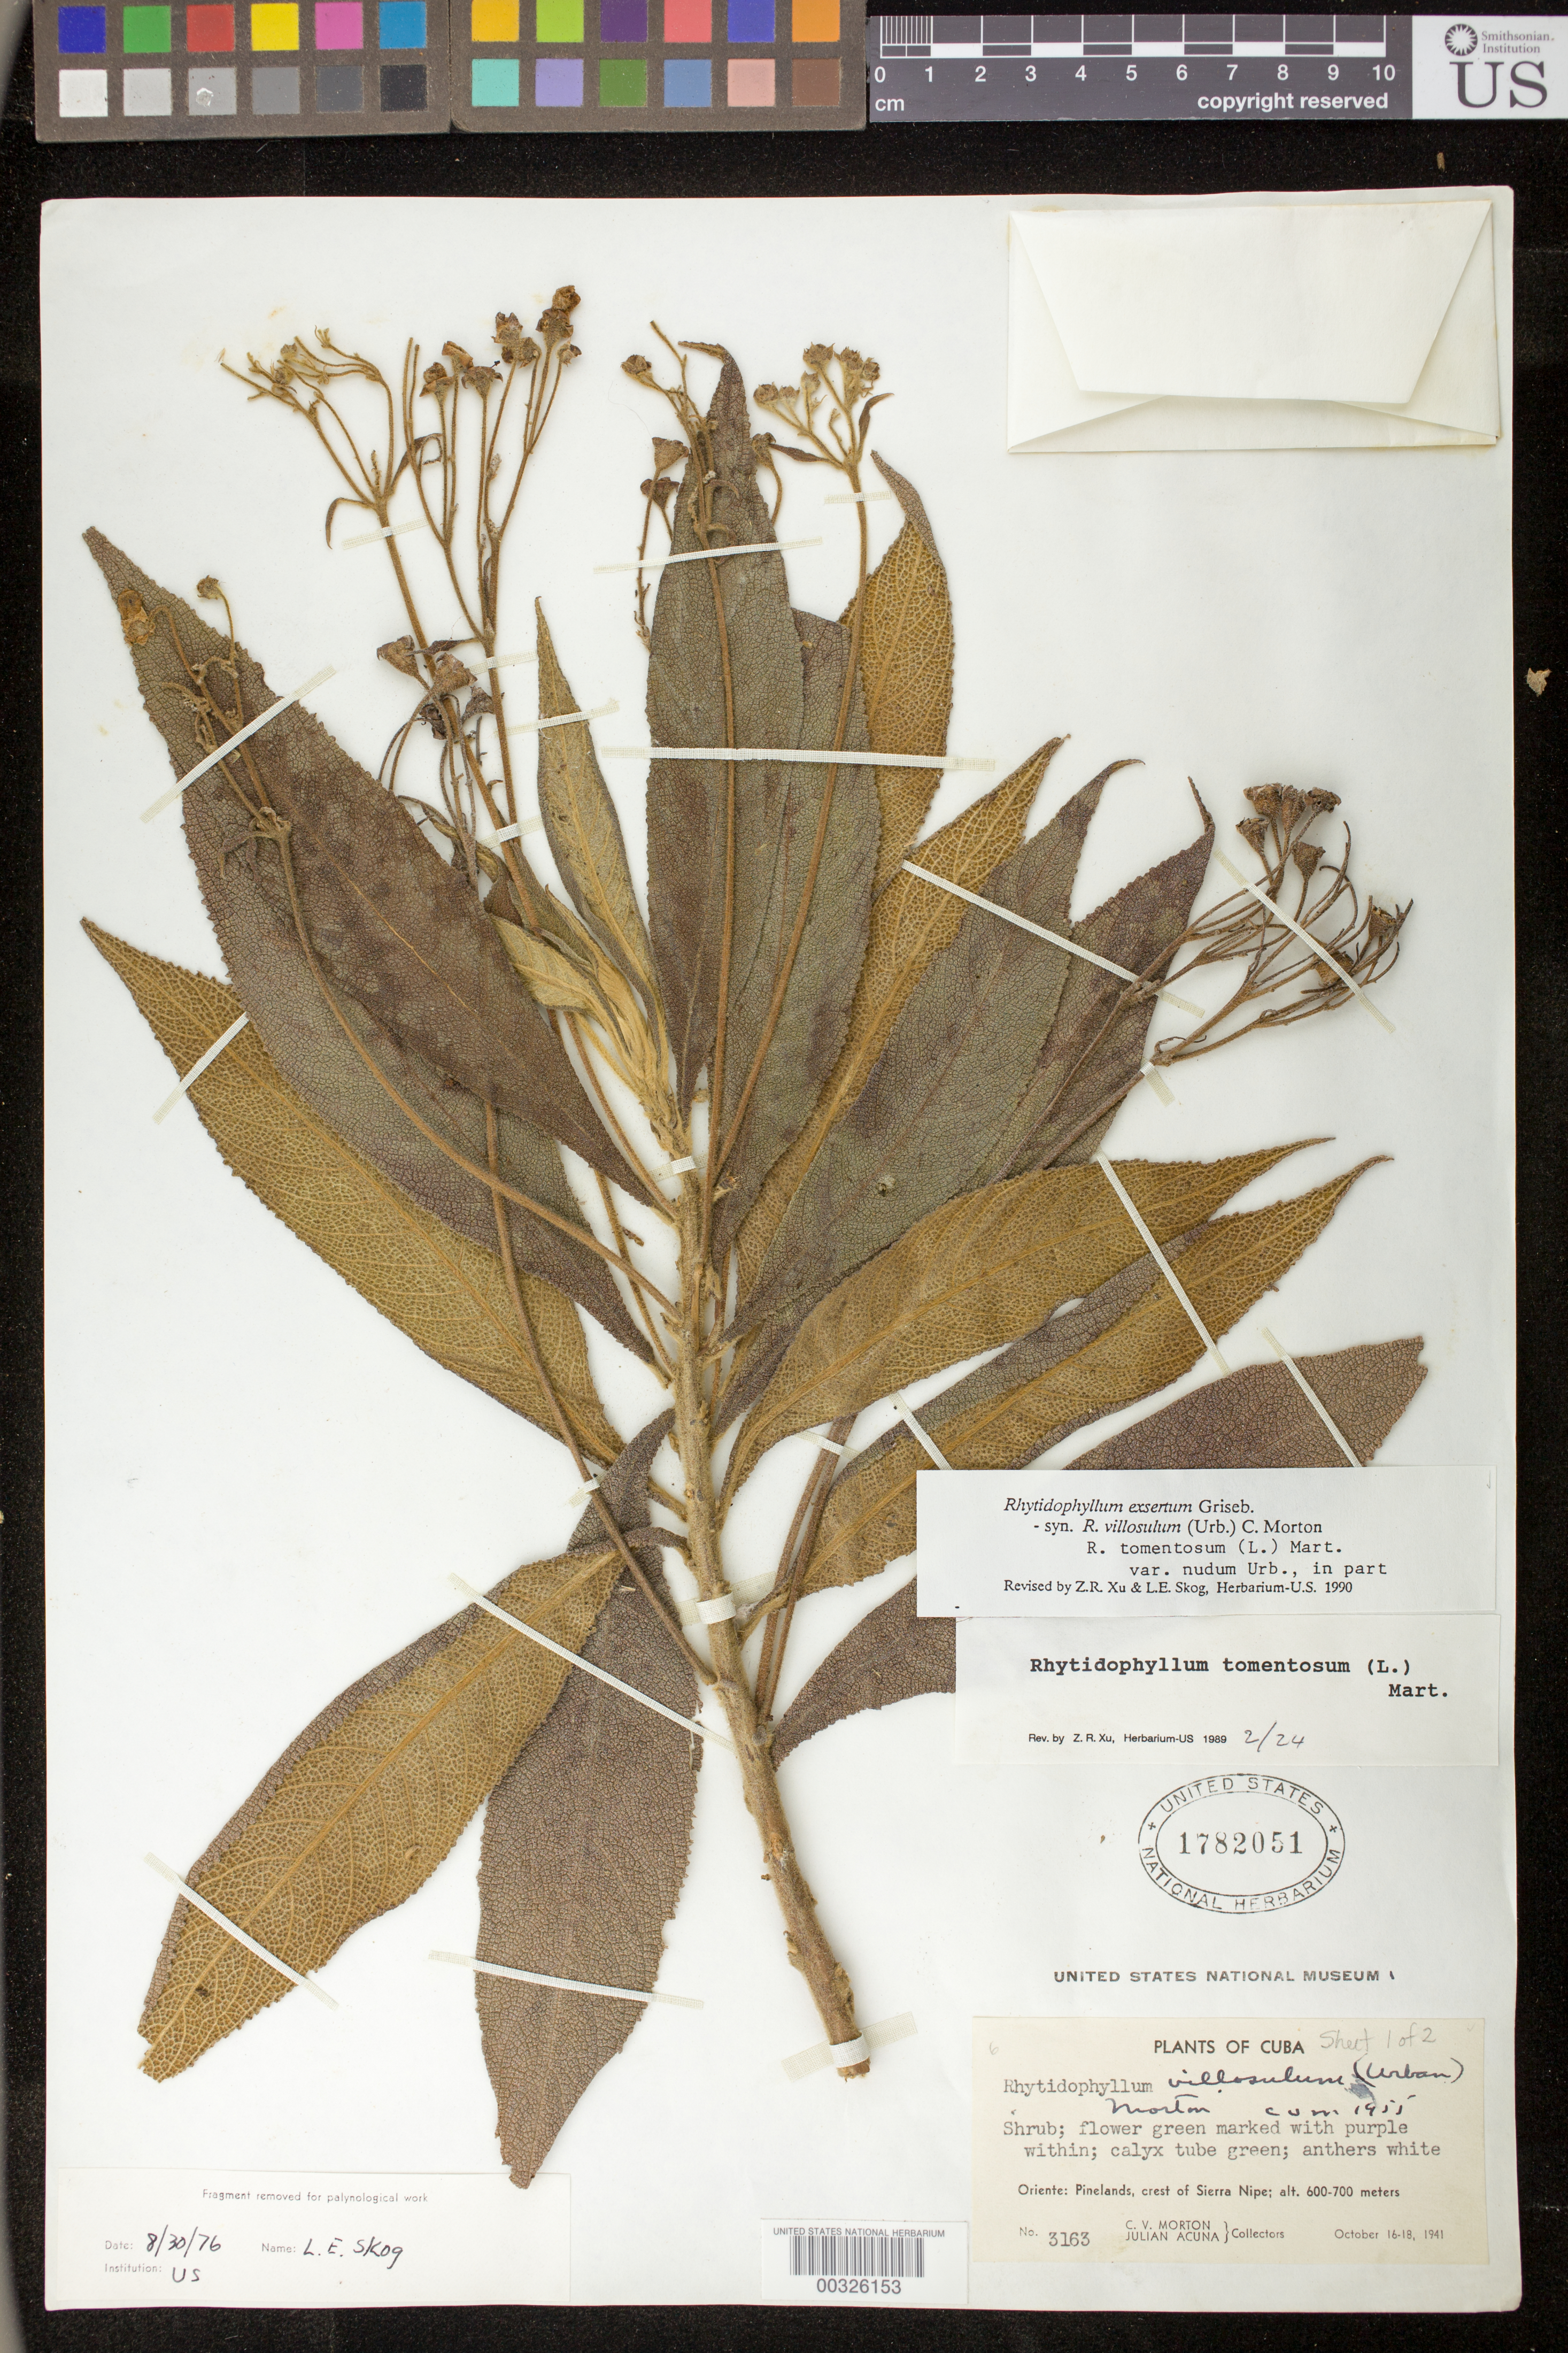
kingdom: Plantae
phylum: Tracheophyta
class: Magnoliopsida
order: Lamiales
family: Gesneriaceae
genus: Rhytidophyllum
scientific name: Rhytidophyllum exsertum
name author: Griseb.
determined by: Skog, Laurence E.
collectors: C. V. Morton & J. Acuña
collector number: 3163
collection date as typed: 16-18 Oct 1941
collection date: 1941-10-16/1941-10-18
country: Cuba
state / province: Oriente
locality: Crest of Sierra de Nipe [on one sheet: "south of lumber camp"]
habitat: Pinelands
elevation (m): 600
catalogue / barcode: US 1782051